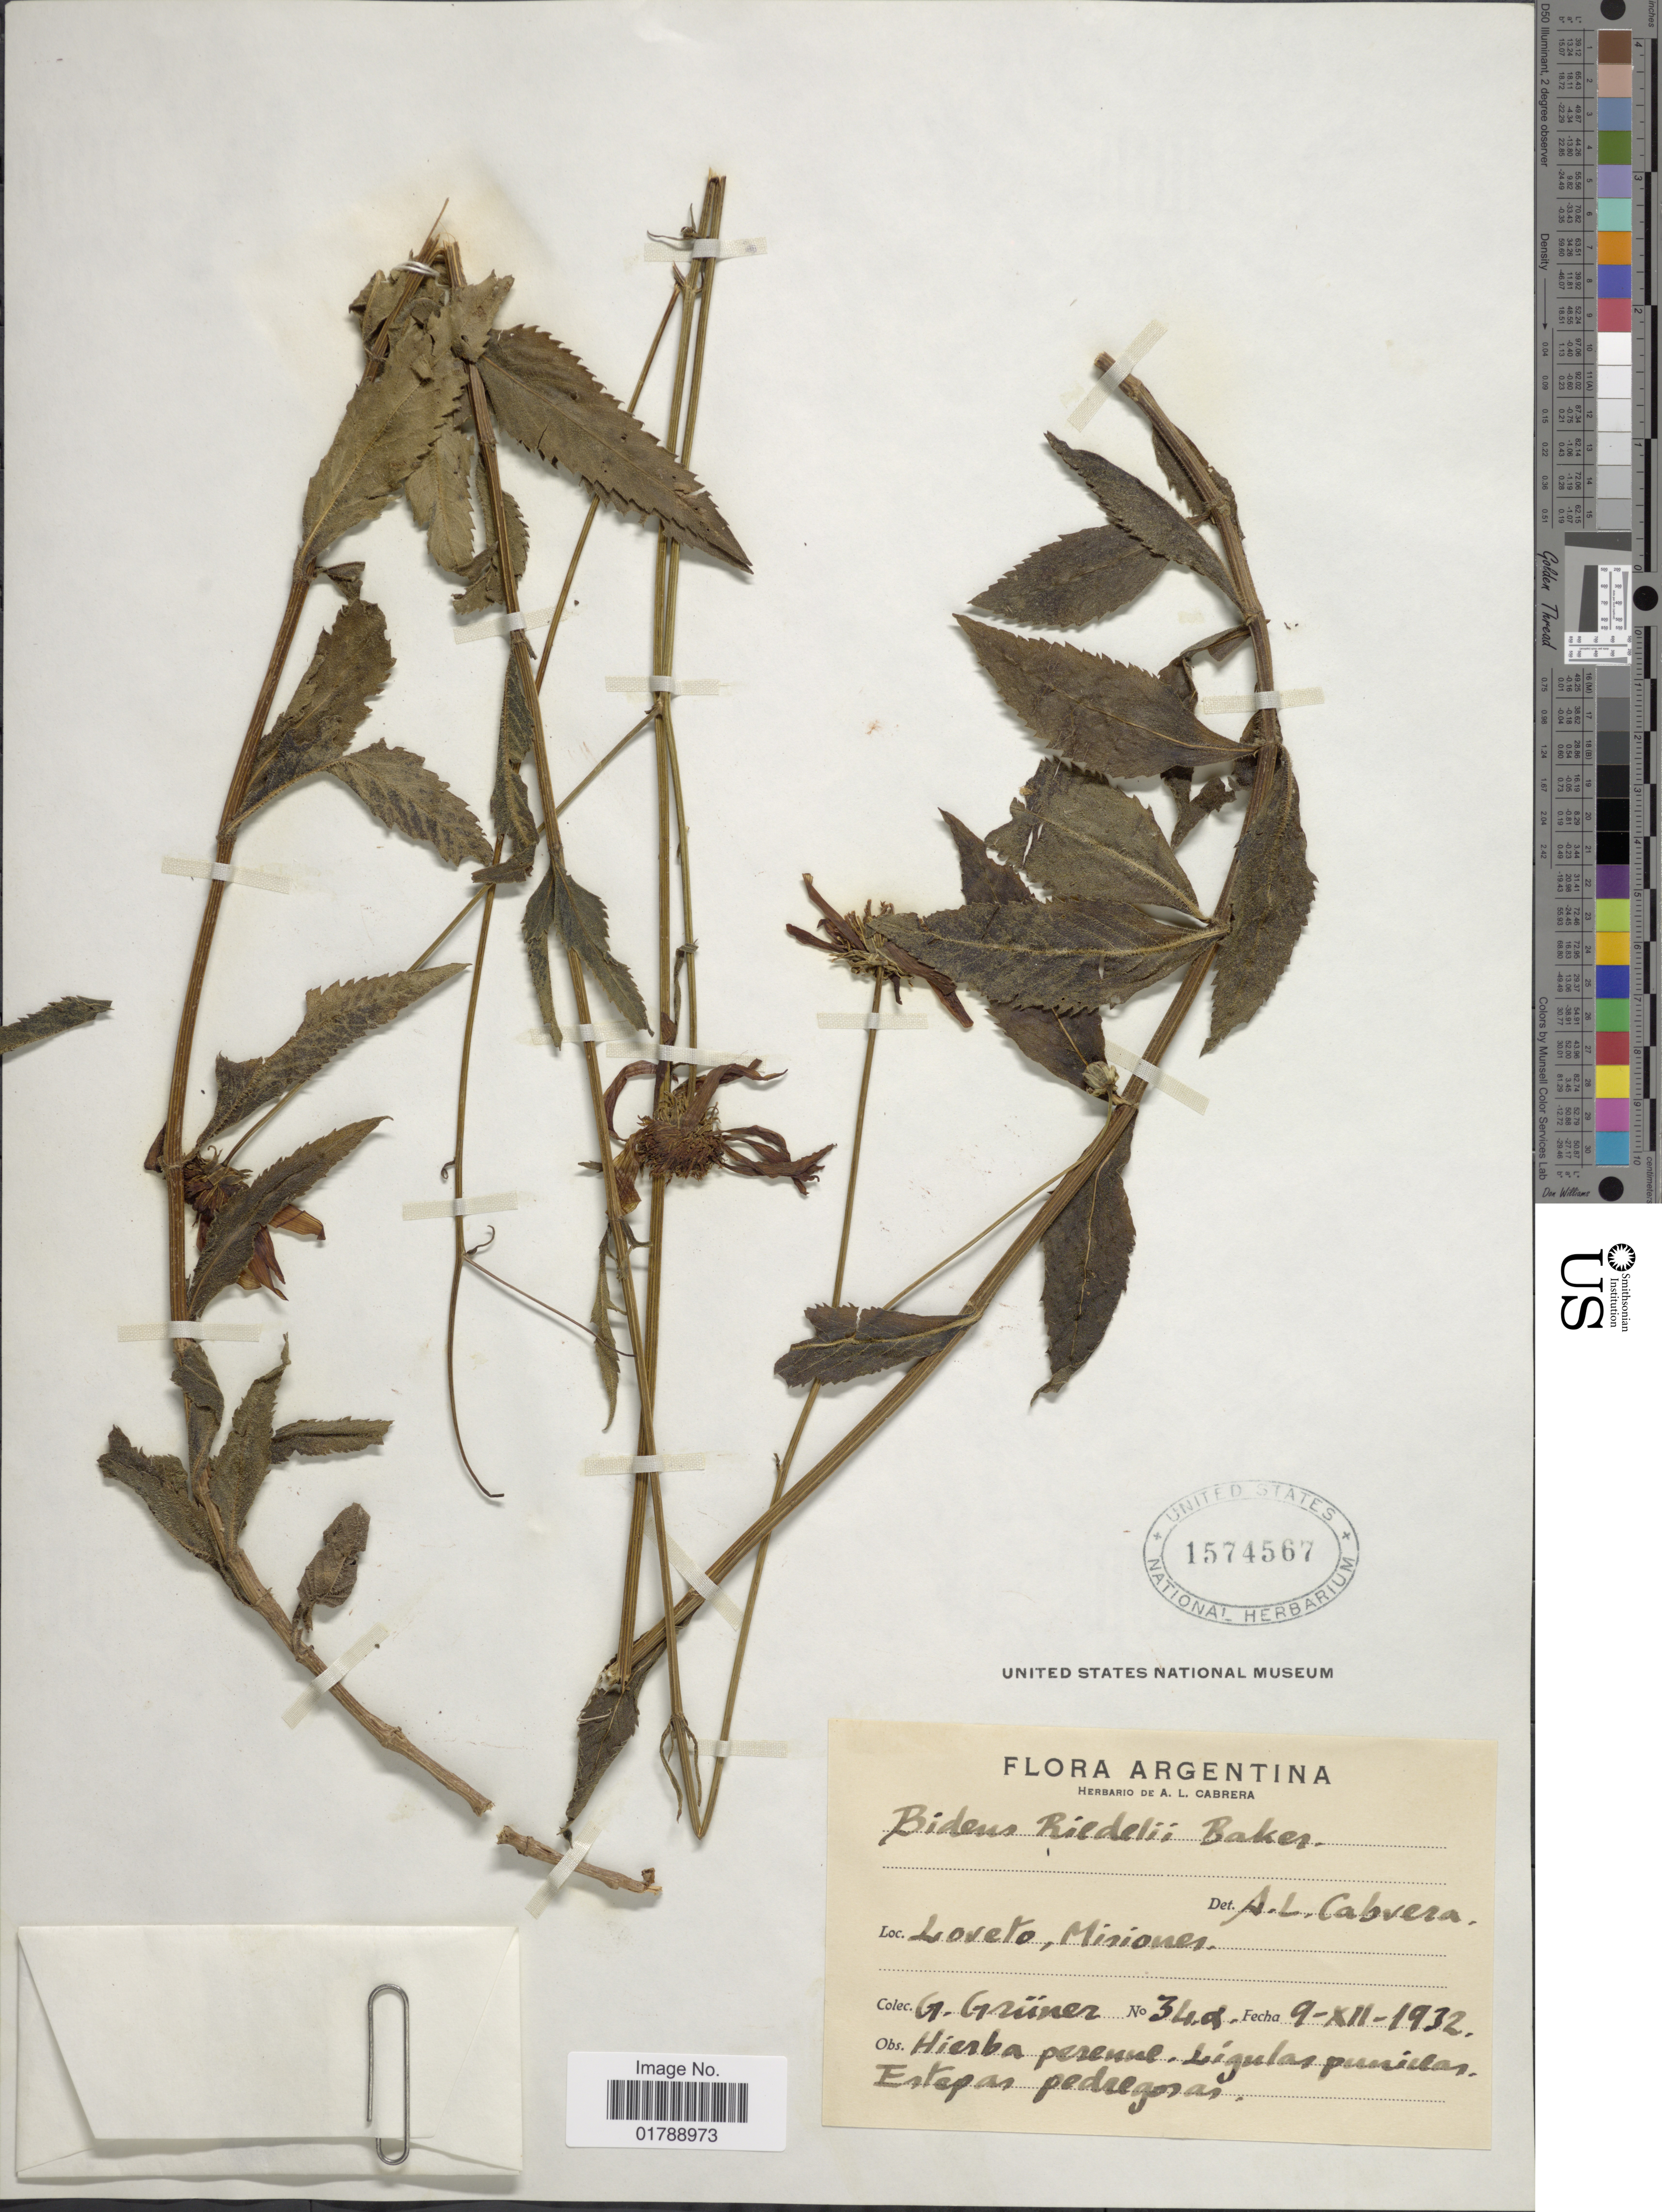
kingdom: Plantae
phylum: Tracheophyta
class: Magnoliopsida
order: Asterales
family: Asteraceae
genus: Bidens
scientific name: Bidens riedelii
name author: Baker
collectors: G. Grüner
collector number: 34a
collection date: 1932-12-09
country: Argentina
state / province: Misiones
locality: Loveto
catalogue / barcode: US 1574567